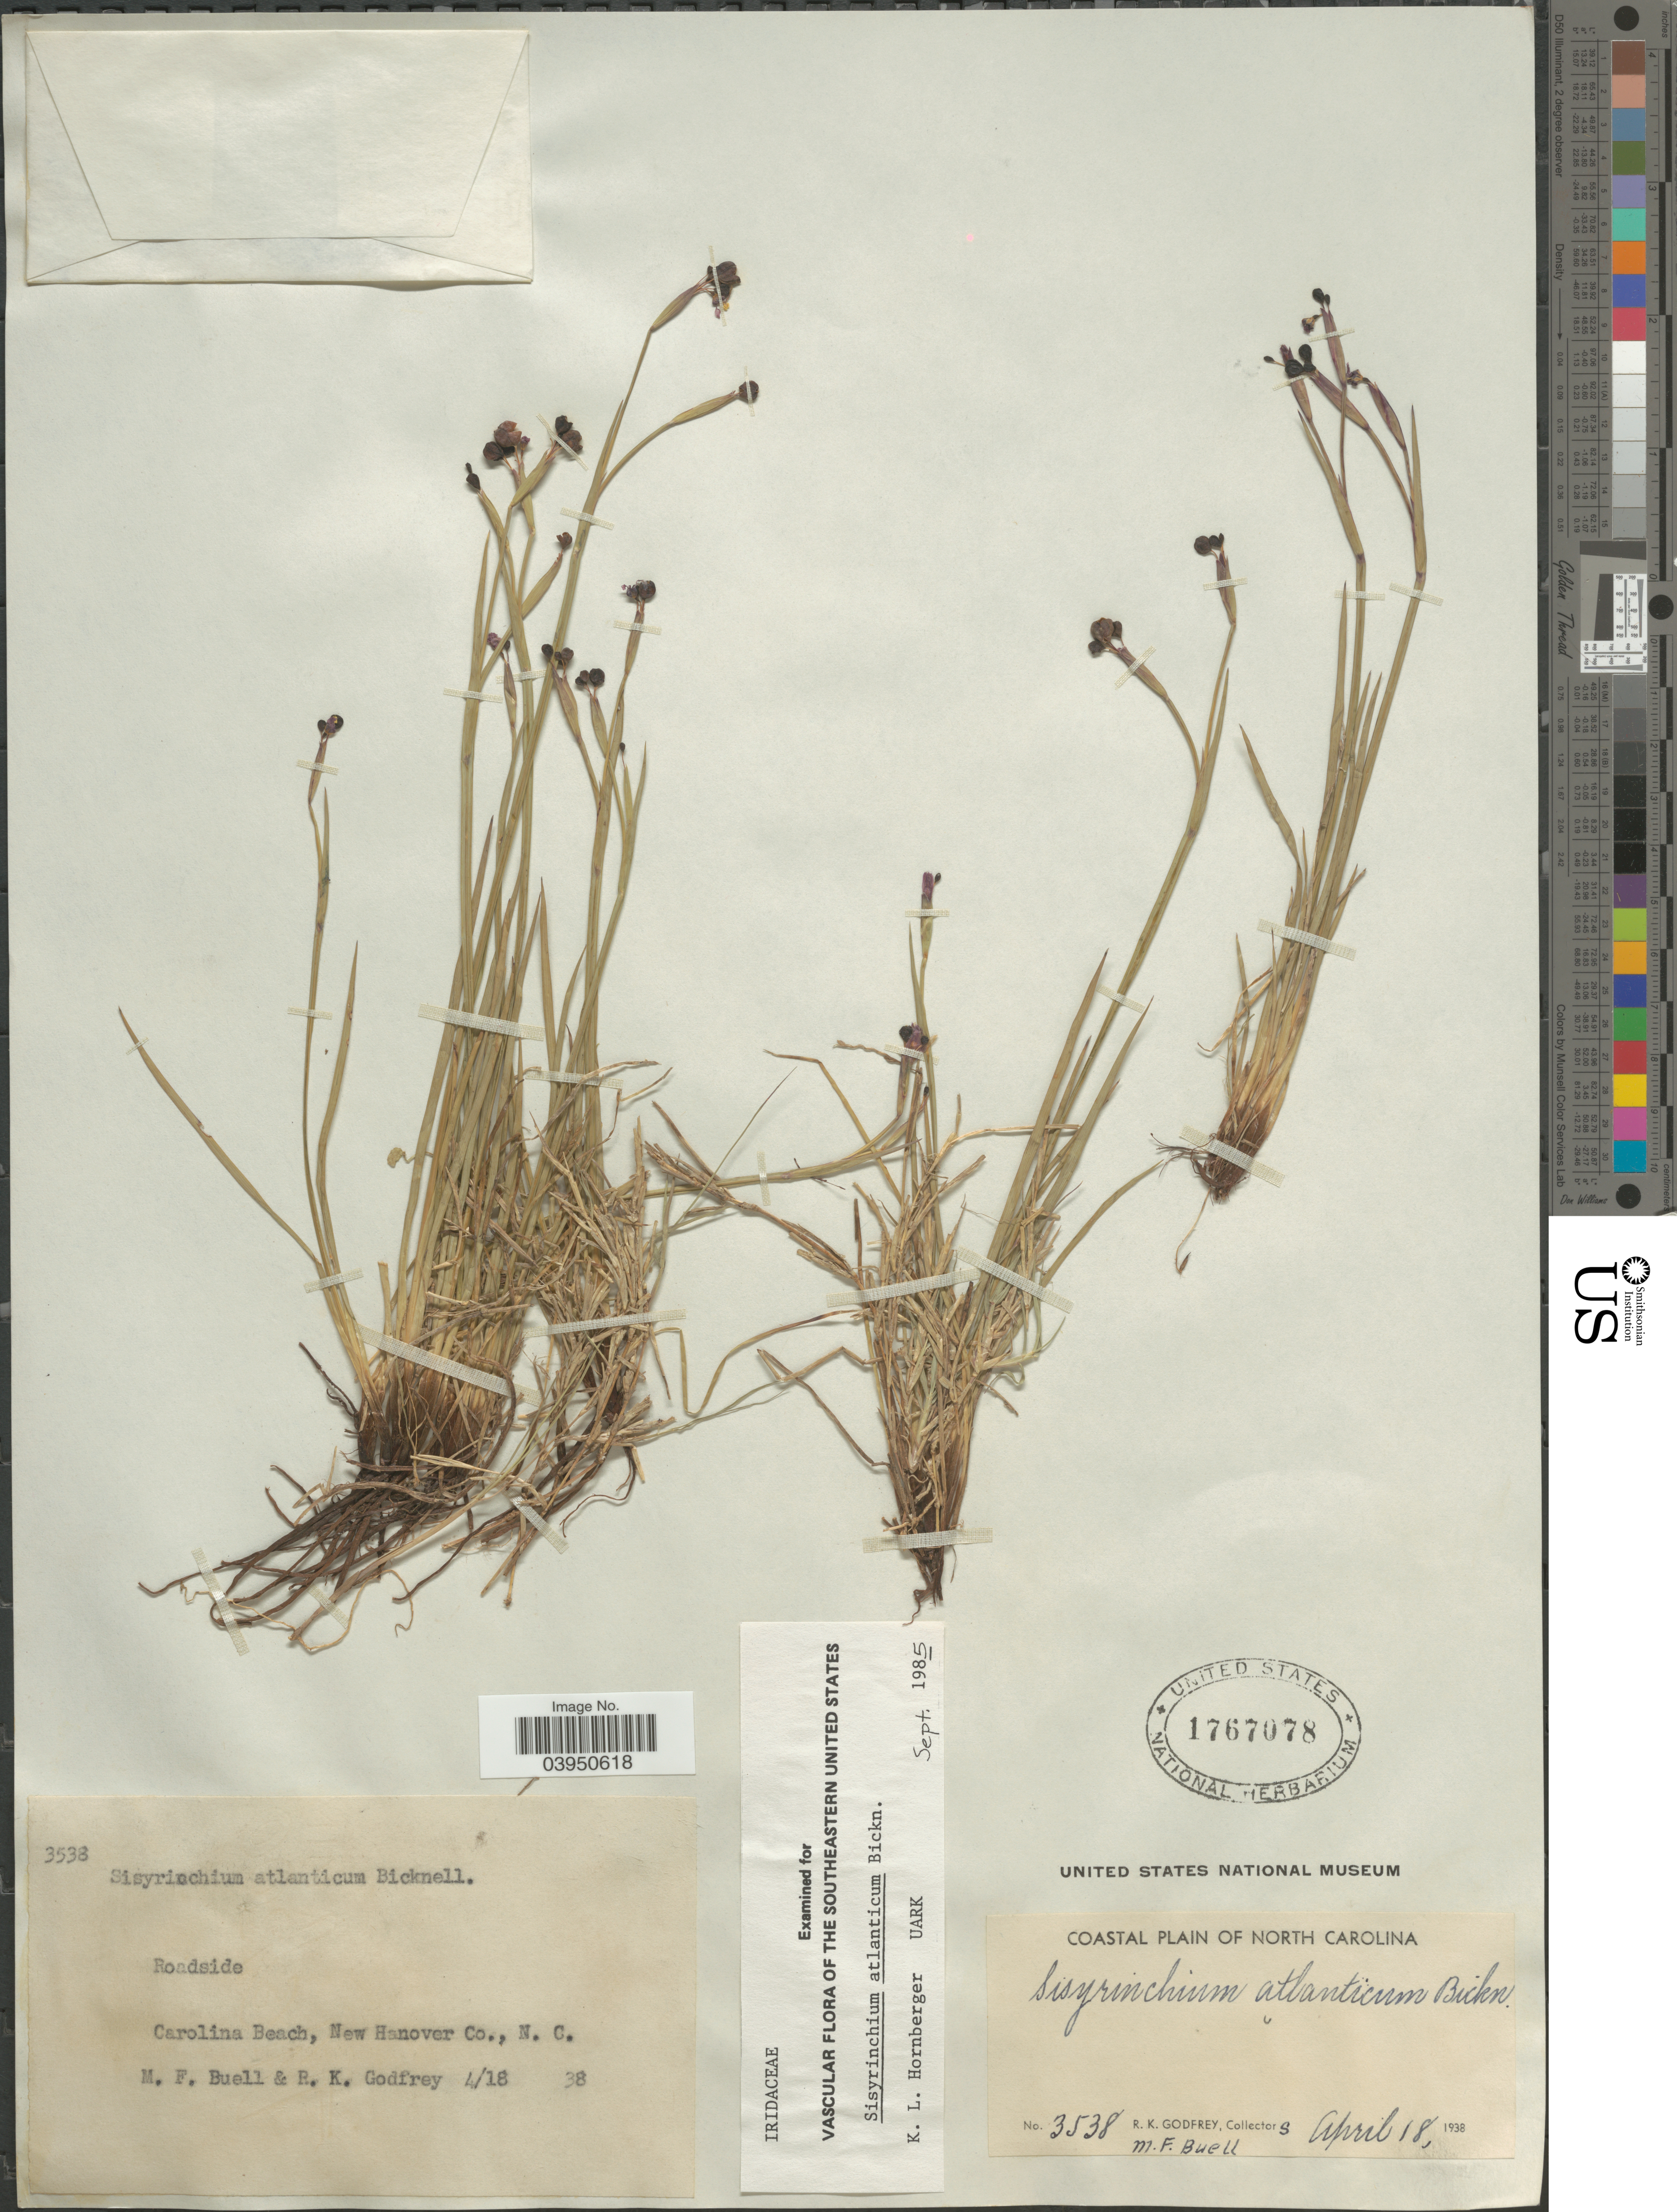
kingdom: Plantae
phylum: Tracheophyta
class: Liliopsida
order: Asparagales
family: Iridaceae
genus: Sisyrinchium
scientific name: Sisyrinchium atlanticum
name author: E.P. Bicknell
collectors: R. K. Godfrey & M. Buell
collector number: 3538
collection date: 1938-04-18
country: United States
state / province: North Carolina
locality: Coastal Plain of North Carolina. Carolina Beach, New Hanover Co.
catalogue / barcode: US 1767078